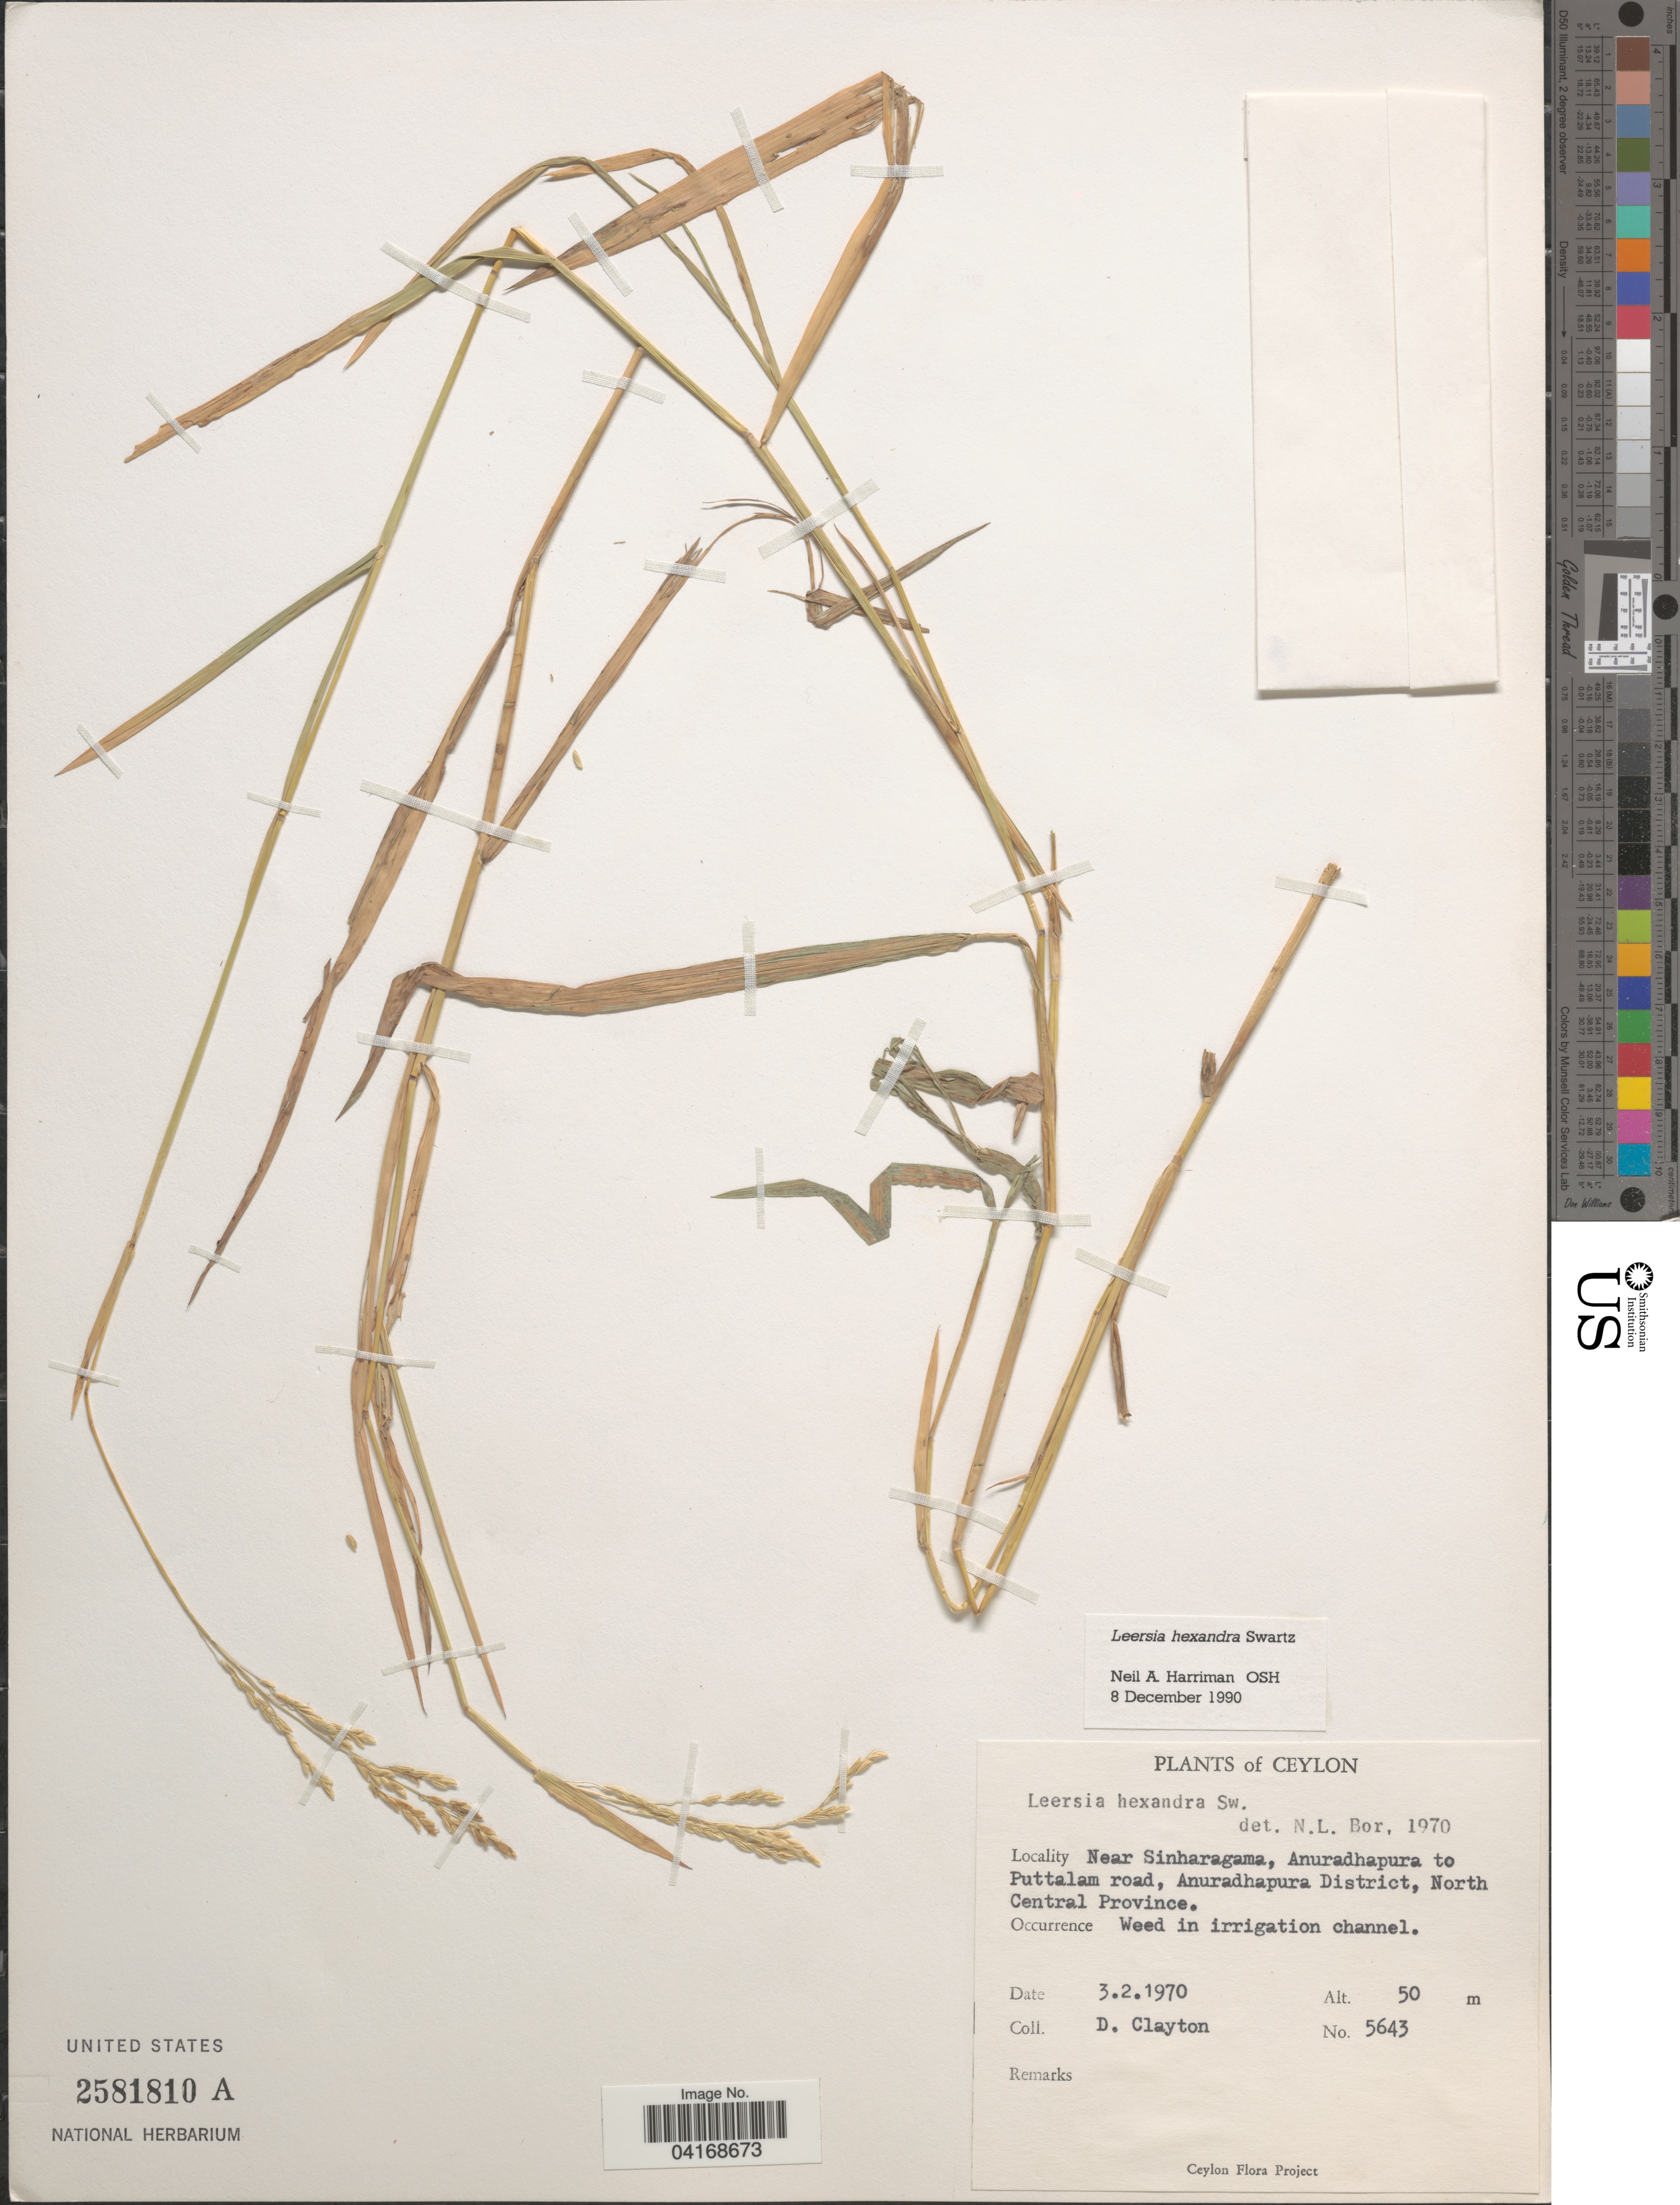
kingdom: Plantae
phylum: Tracheophyta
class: Liliopsida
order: Poales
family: Poaceae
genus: Leersia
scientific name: Leersia hexandra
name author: Sw.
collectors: D. Clayton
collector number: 5643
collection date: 1970-02-03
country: Sri Lanka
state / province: North Central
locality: Ceylon. Near Sinharagama, Anuradhapura to Puttalam road, Anuradhapura District.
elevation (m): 50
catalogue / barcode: US 2581810A